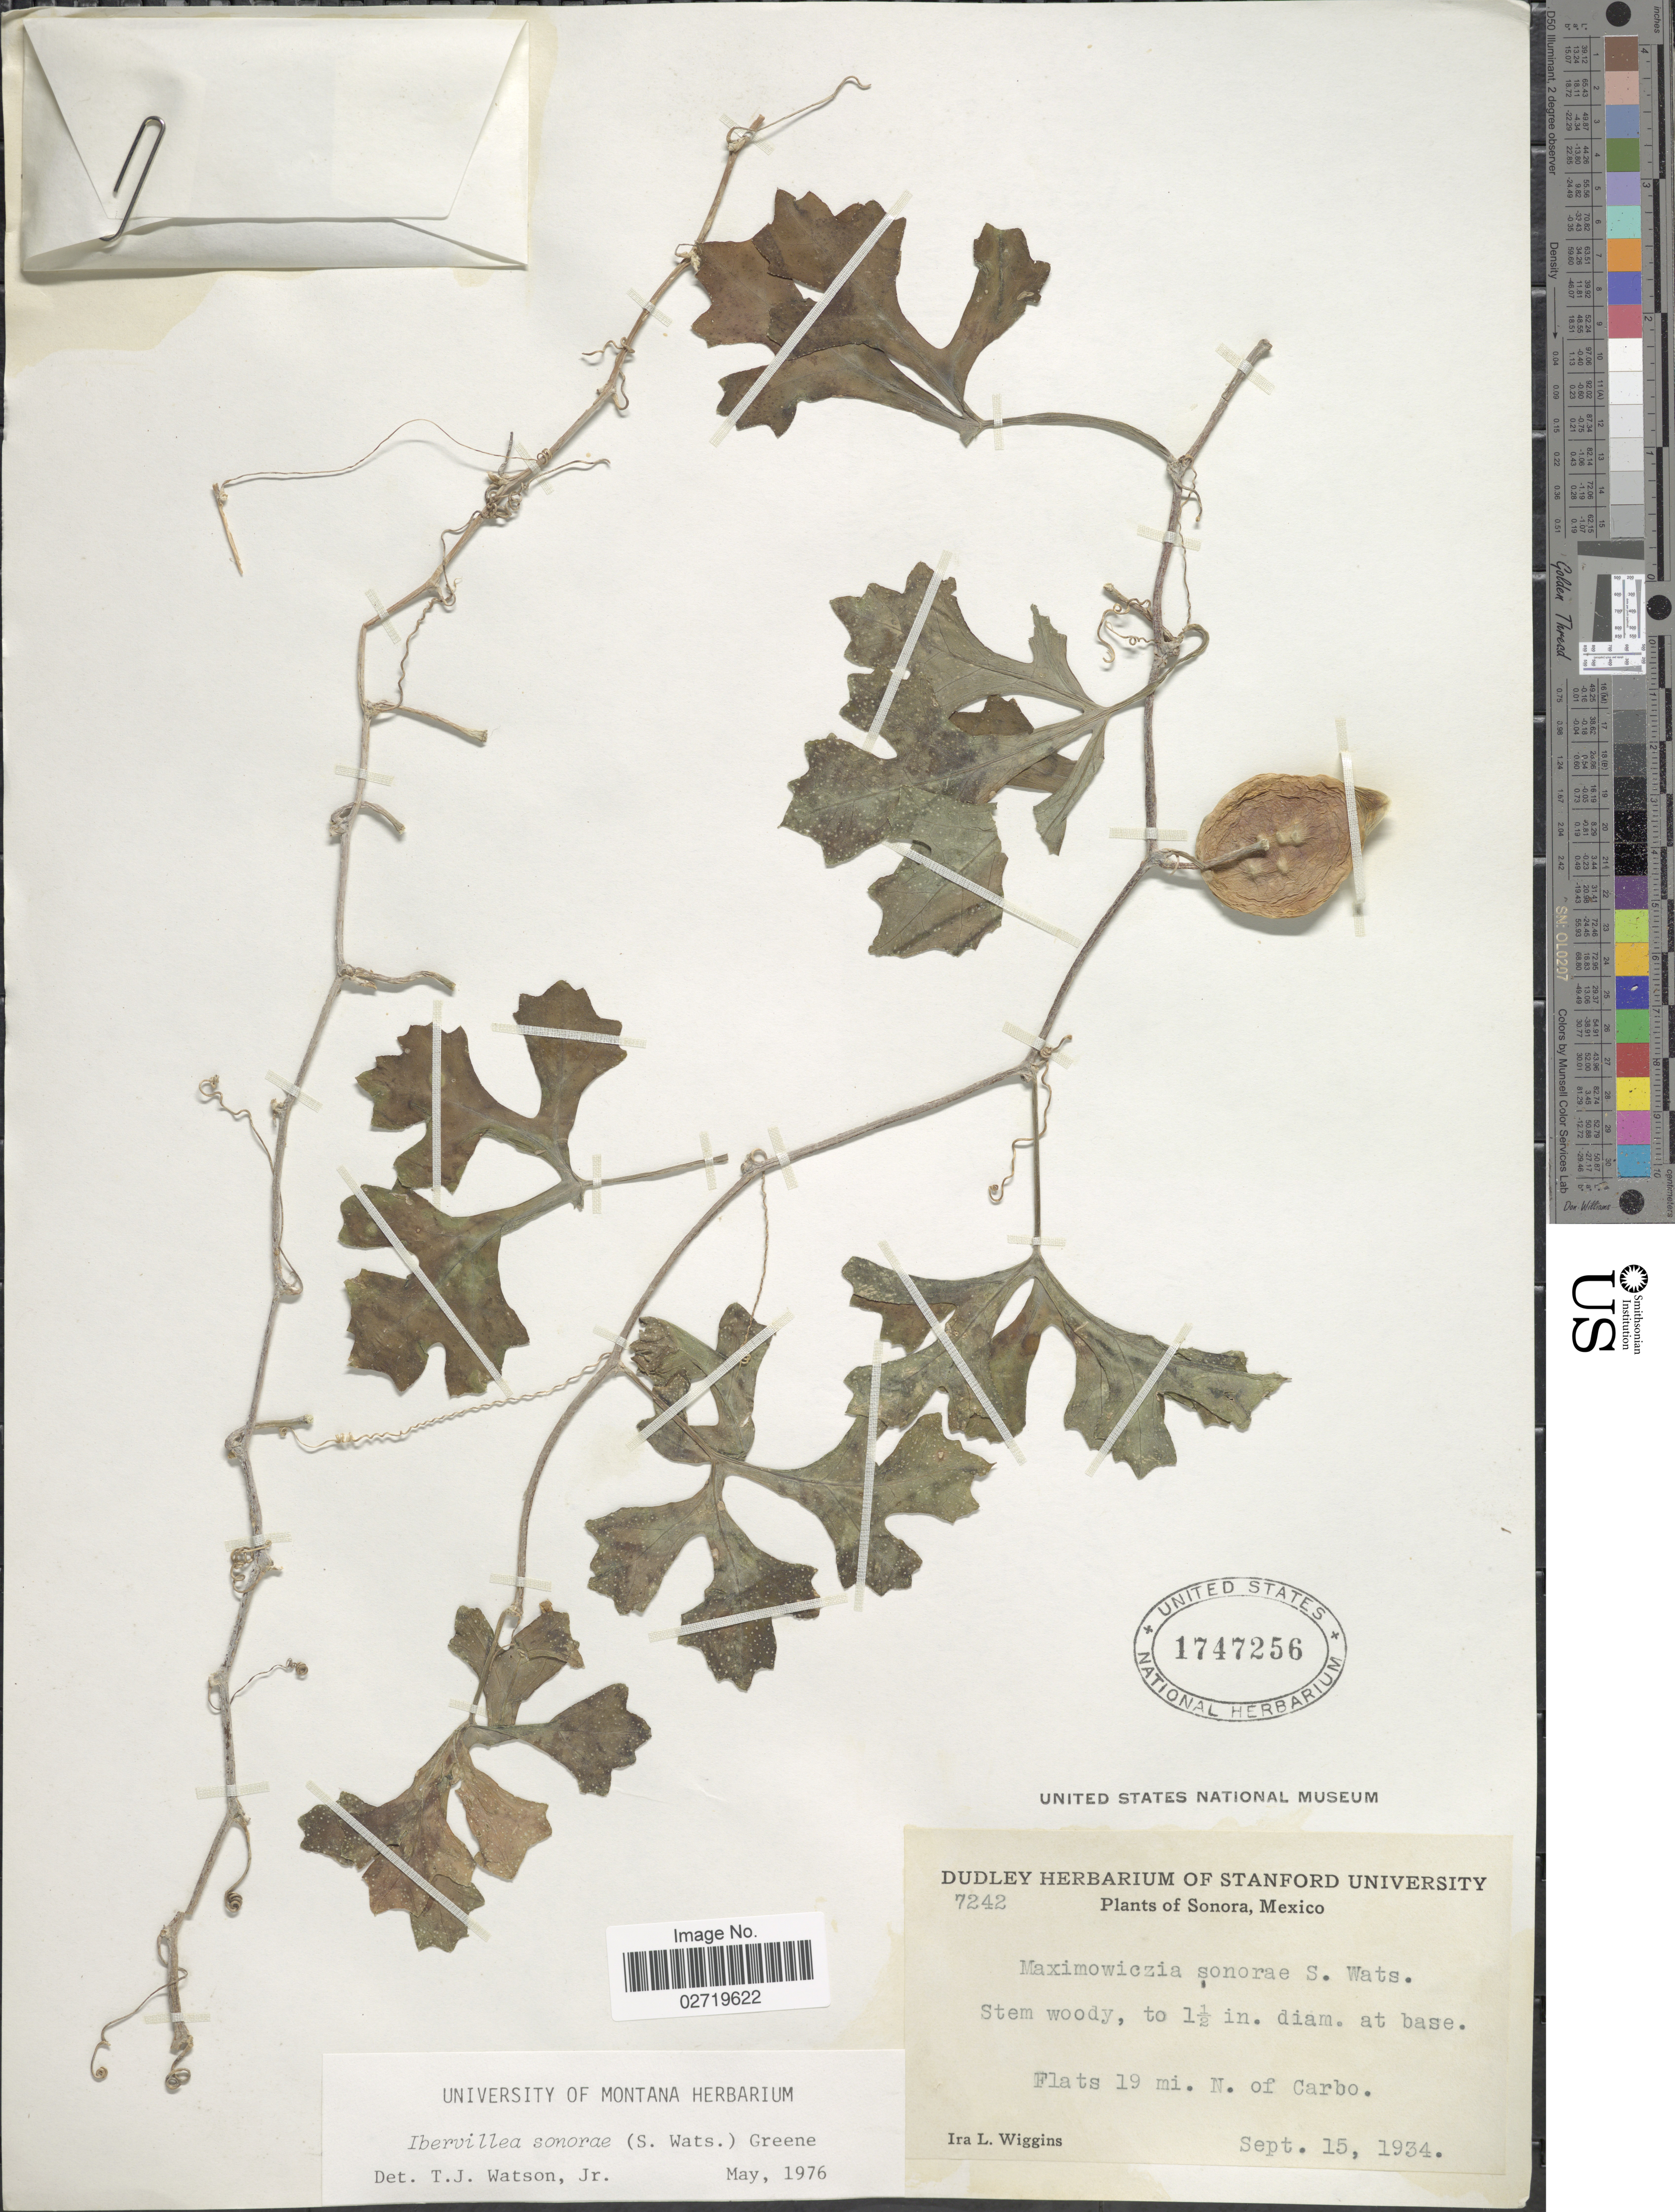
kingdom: Plantae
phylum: Tracheophyta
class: Magnoliopsida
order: Cucurbitales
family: Cucurbitaceae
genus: Ibervillea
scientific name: Ibervillea sonorae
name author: (S. Watson) Greene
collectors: I. L. Wiggins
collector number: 7242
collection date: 1934-09-15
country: Mexico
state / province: Sonora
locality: Flats 19 mi N of Carbo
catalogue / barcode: US 1747256